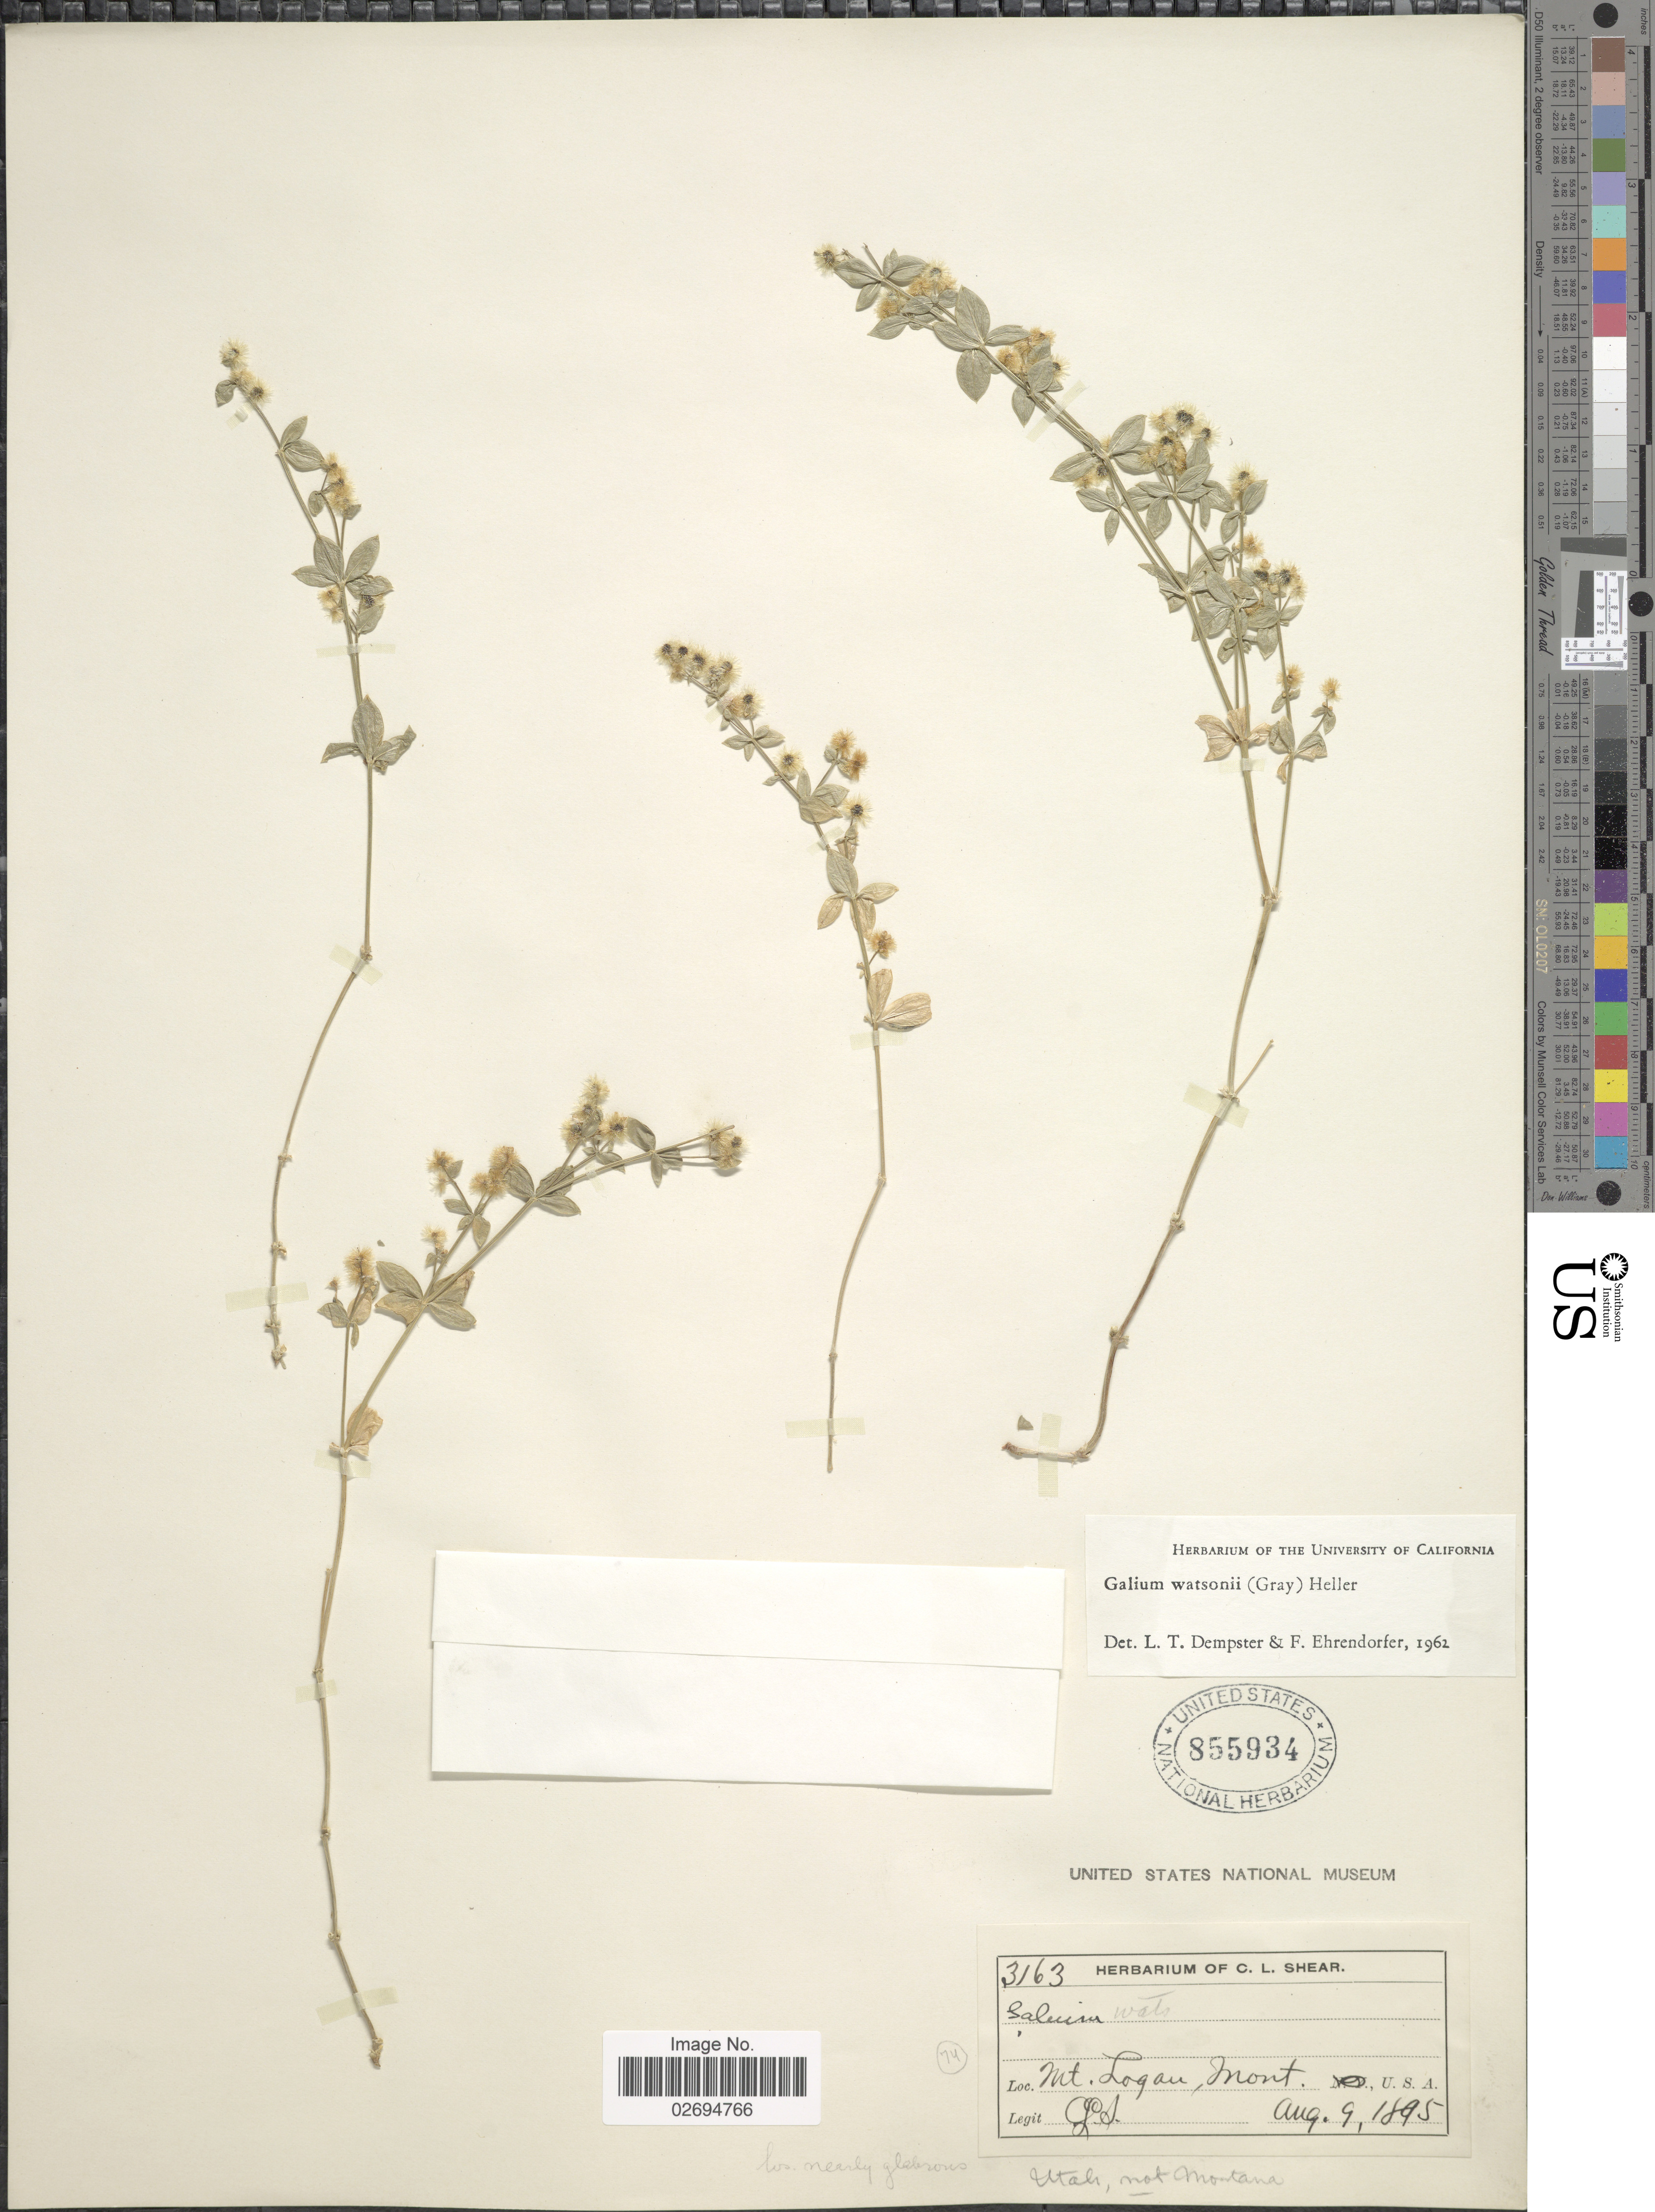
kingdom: Plantae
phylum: Tracheophyta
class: Magnoliopsida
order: Gentianales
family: Rubiaceae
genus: Galium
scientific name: Galium watsonii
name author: (A. Gray) A. Heller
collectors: C. L. Shear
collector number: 3163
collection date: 1895-08-09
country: United States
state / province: Utah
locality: Mt. Logan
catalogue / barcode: US 855934